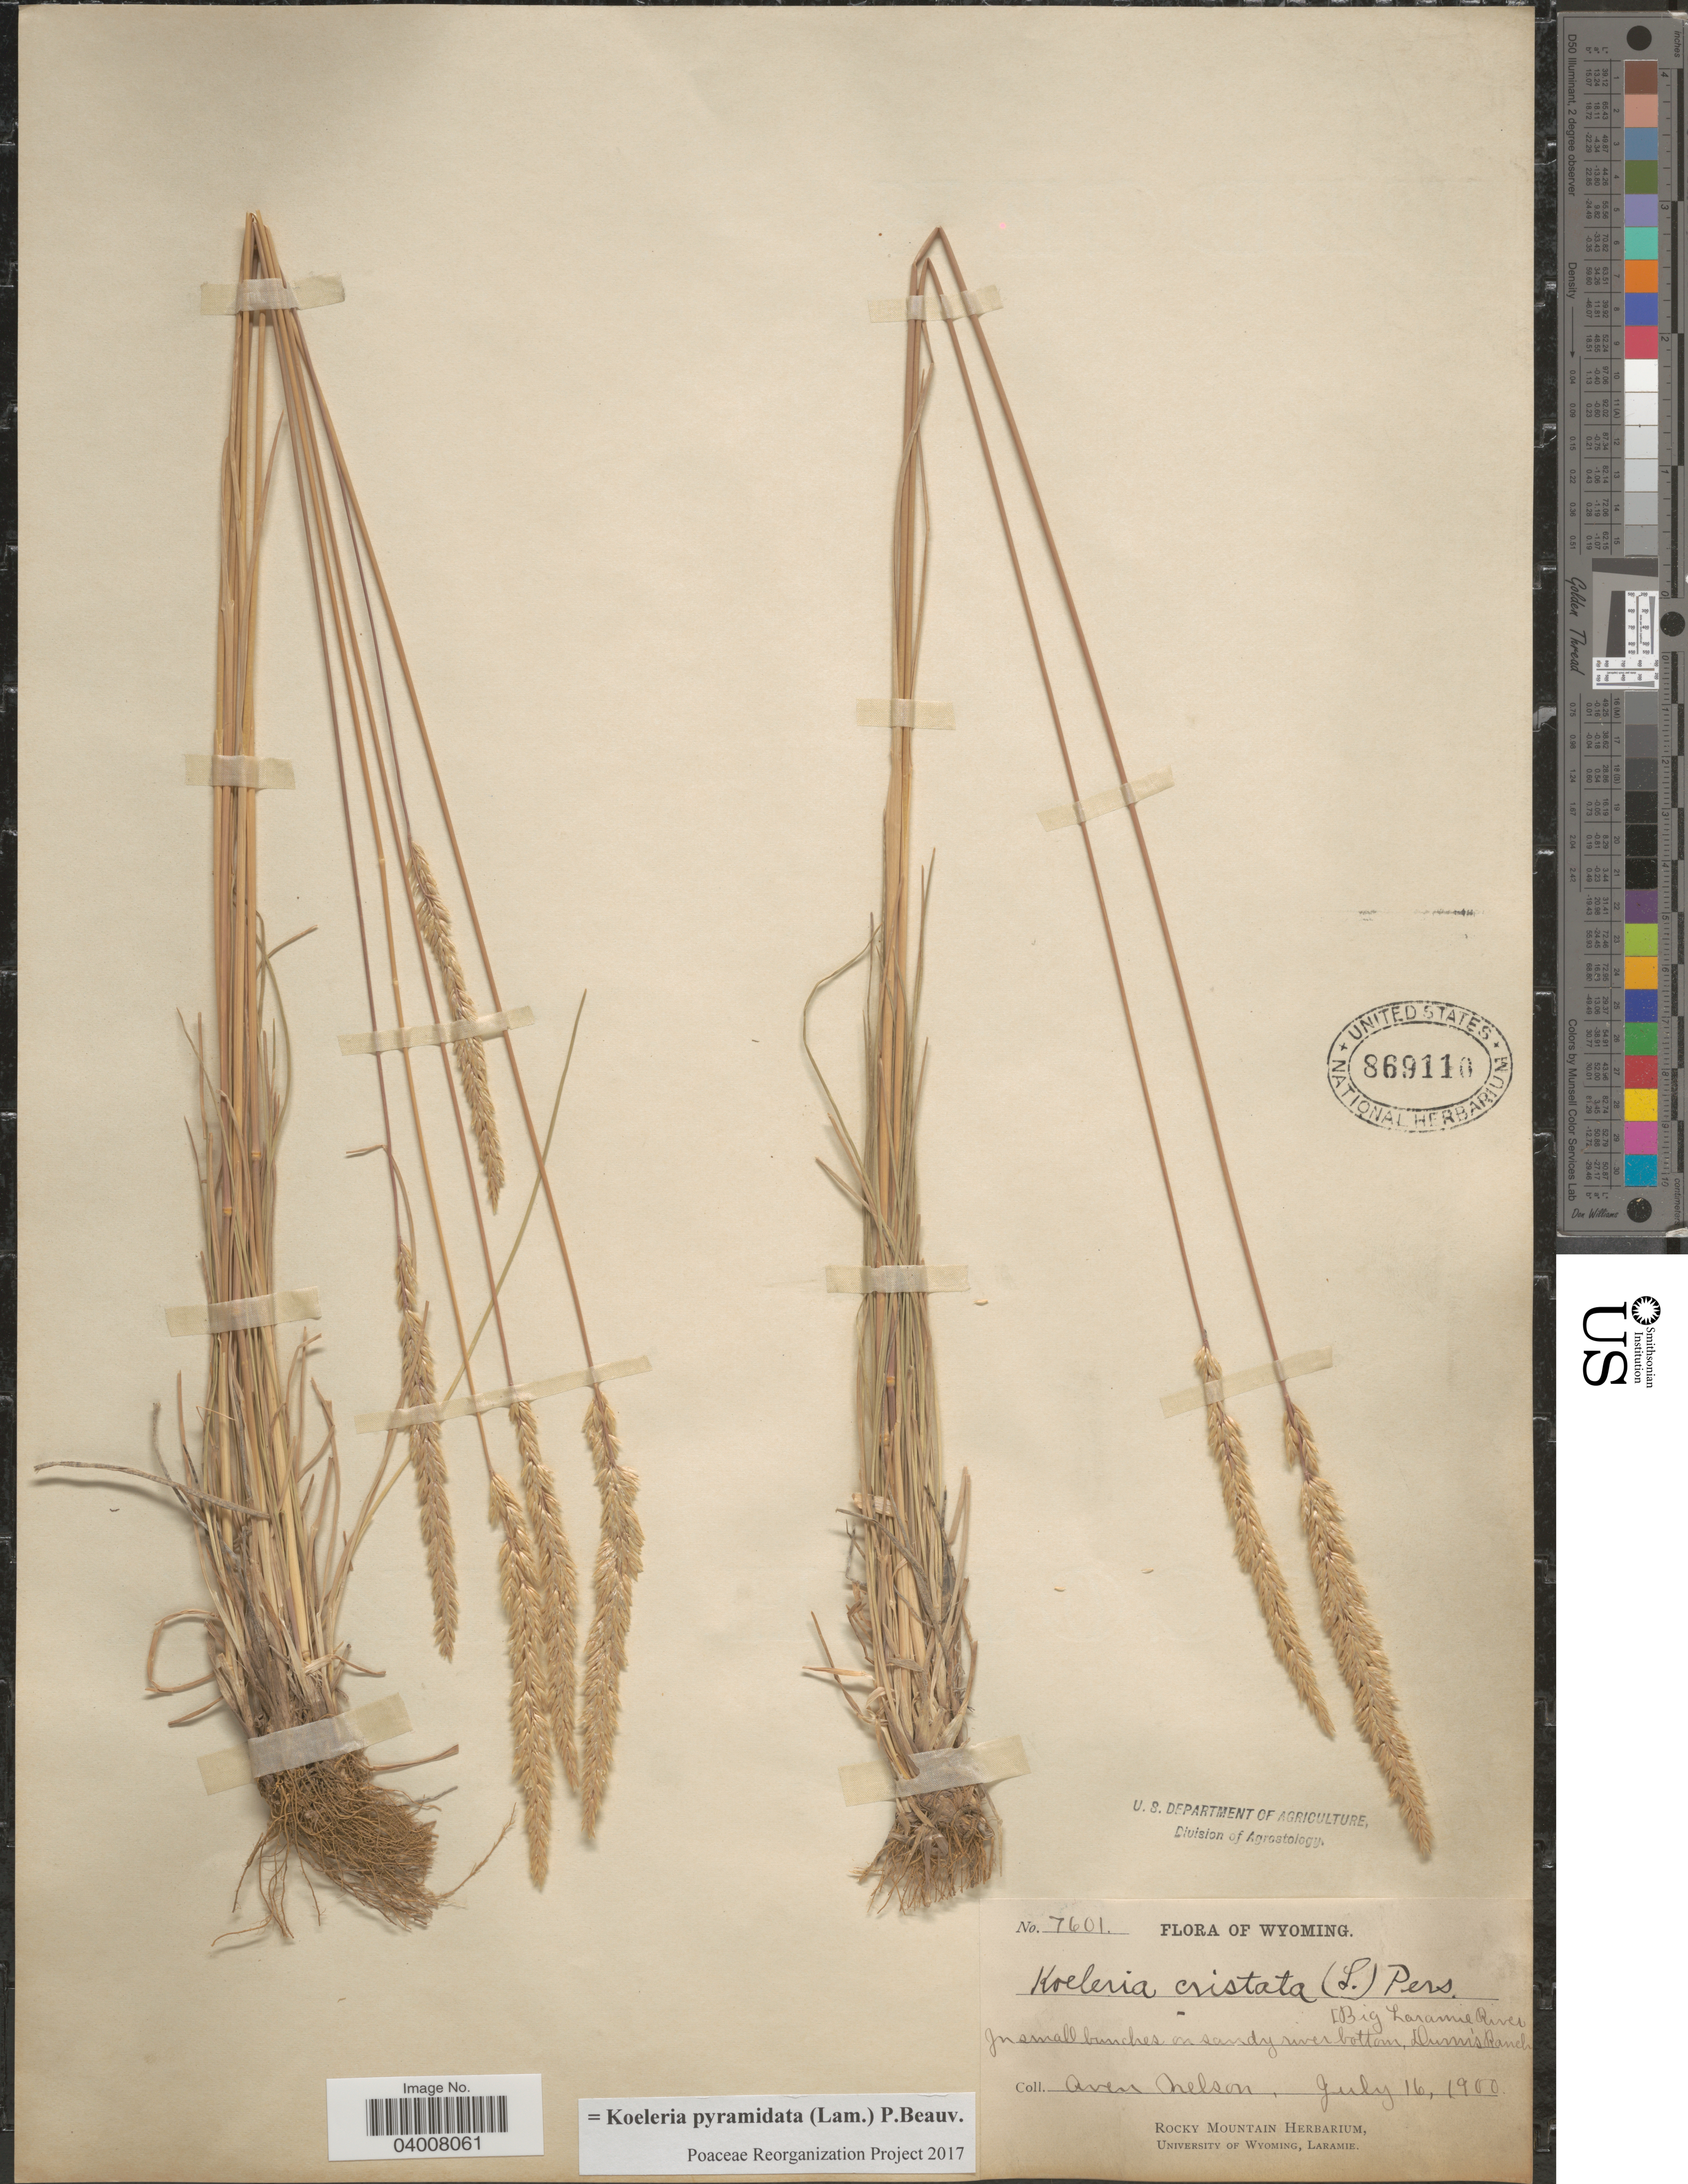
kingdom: Plantae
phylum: Tracheophyta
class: Liliopsida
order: Poales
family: Poaceae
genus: Koeleria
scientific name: Koeleria pyramidata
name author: (Lam.) P. Beauv.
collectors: A. Nelson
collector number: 7601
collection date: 1900-07-16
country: United States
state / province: Wyoming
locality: Big Laramie River. On sandy river bottom, Dunn's Ranch.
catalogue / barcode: US 869110